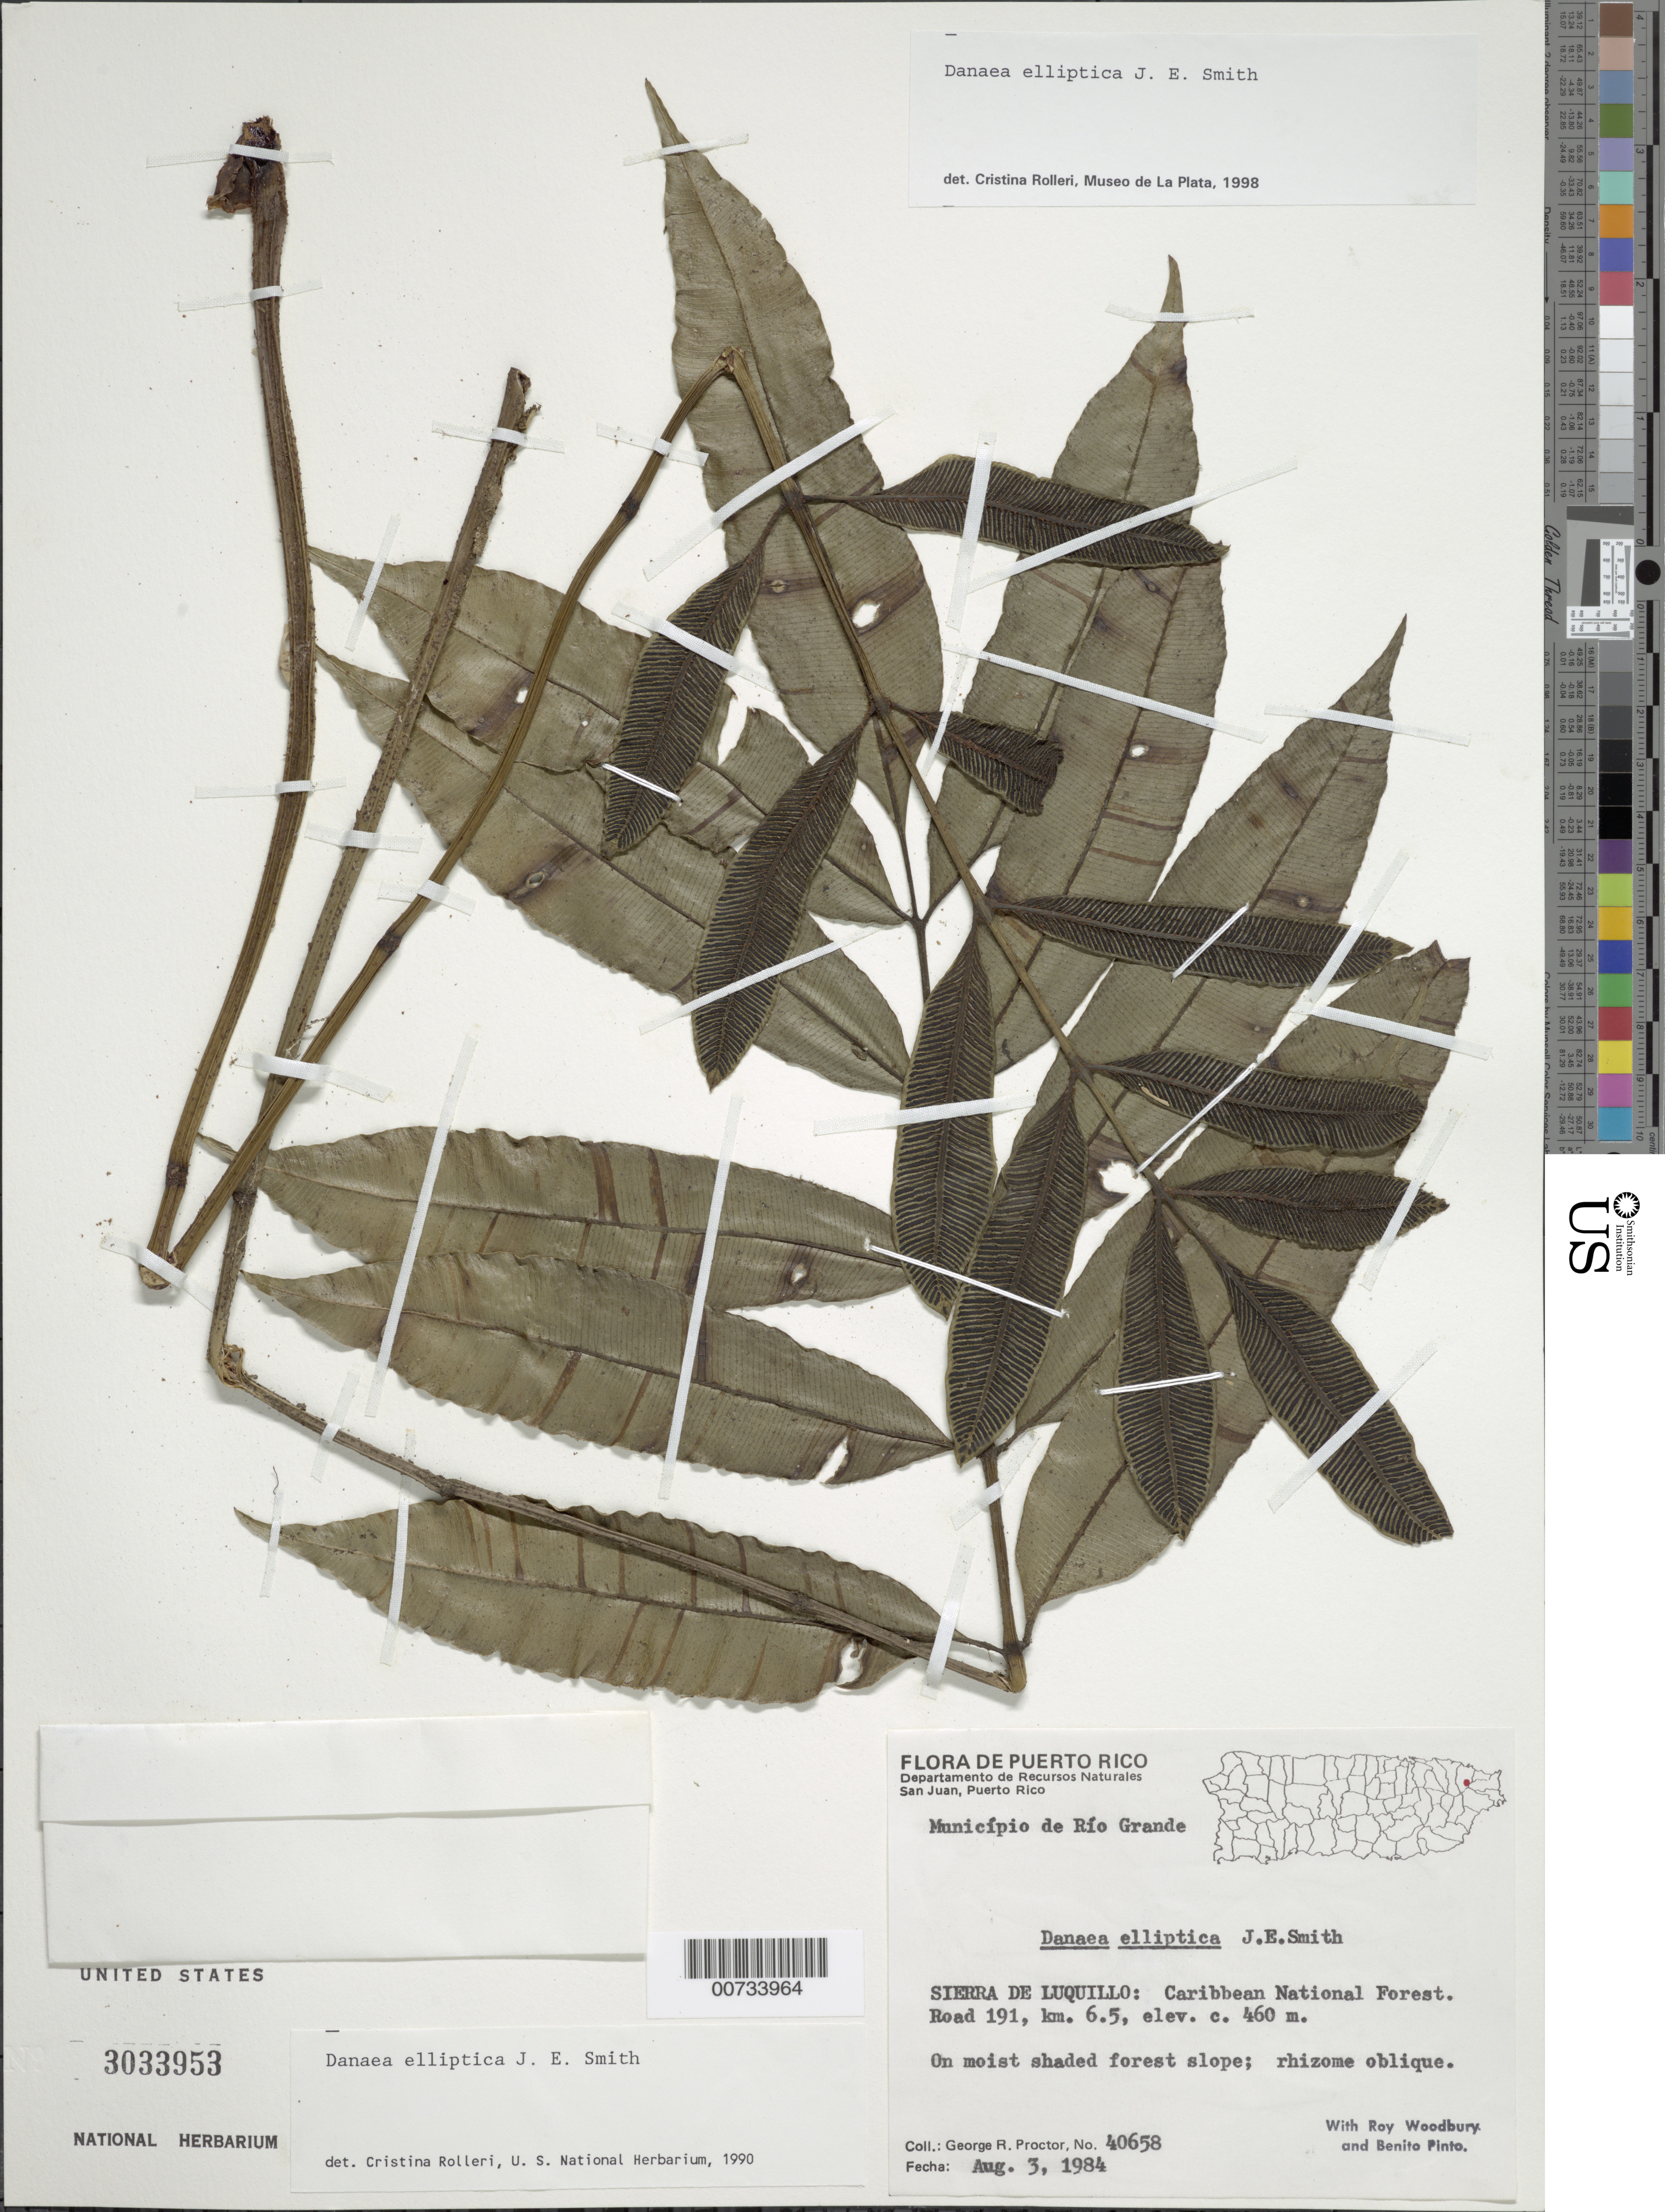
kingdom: Plantae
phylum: Tracheophyta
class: Polypodiopsida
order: Marattiales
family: Marattiaceae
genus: Danaea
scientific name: Danaea elliptica subsp. elliptica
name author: Sm.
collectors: G. R. Proctor, R. O. Woodbury & B. Pinto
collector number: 40658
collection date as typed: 03 Aug 1984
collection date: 1984-08-03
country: Puerto Rico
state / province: Río Grande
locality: Mun. Rio Grande, Sierra de Luquillo: Carib. Natl. Forest, Road 191, km 6.5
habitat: On moist shaded forest slope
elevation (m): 460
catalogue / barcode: US 3033953